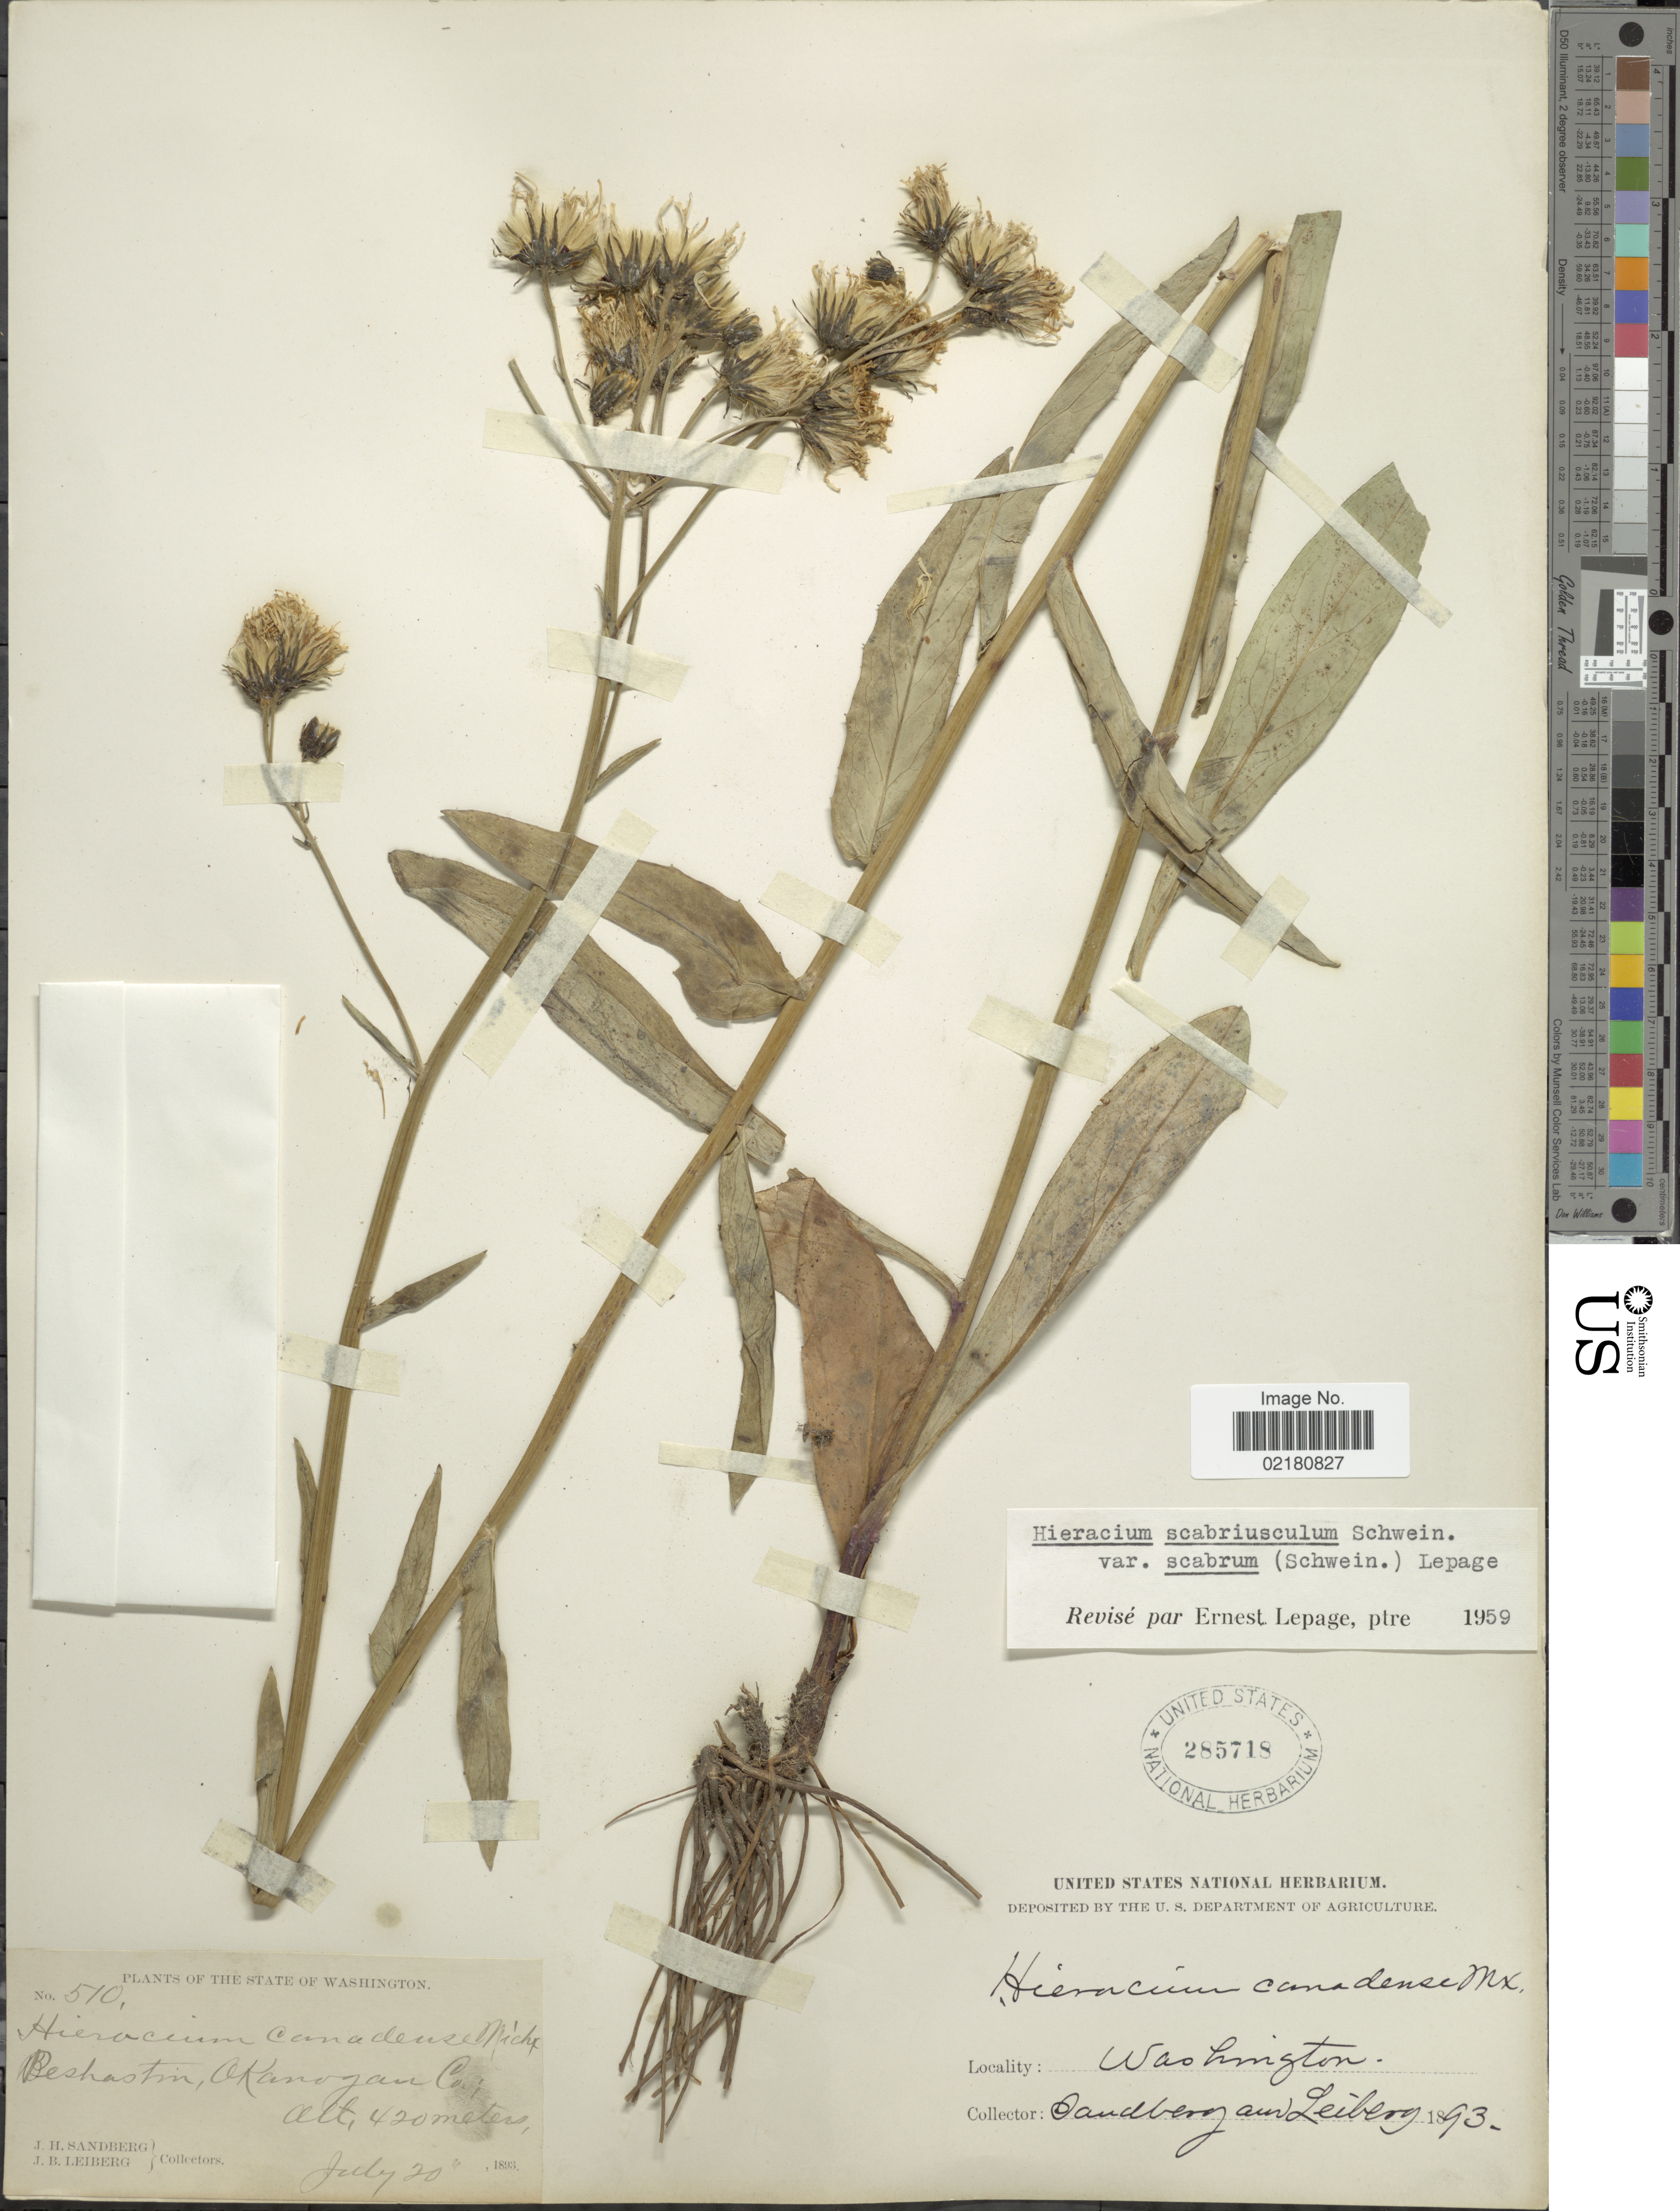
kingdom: Plantae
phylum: Tracheophyta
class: Magnoliopsida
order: Asterales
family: Asteraceae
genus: Hieracium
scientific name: Hieracium umbellatum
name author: L.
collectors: J. H. Sandberg & J. B. Leiberg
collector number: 510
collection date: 1893-07-20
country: United States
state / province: Washington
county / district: Okanogan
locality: Beshastin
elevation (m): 420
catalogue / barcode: US 285718